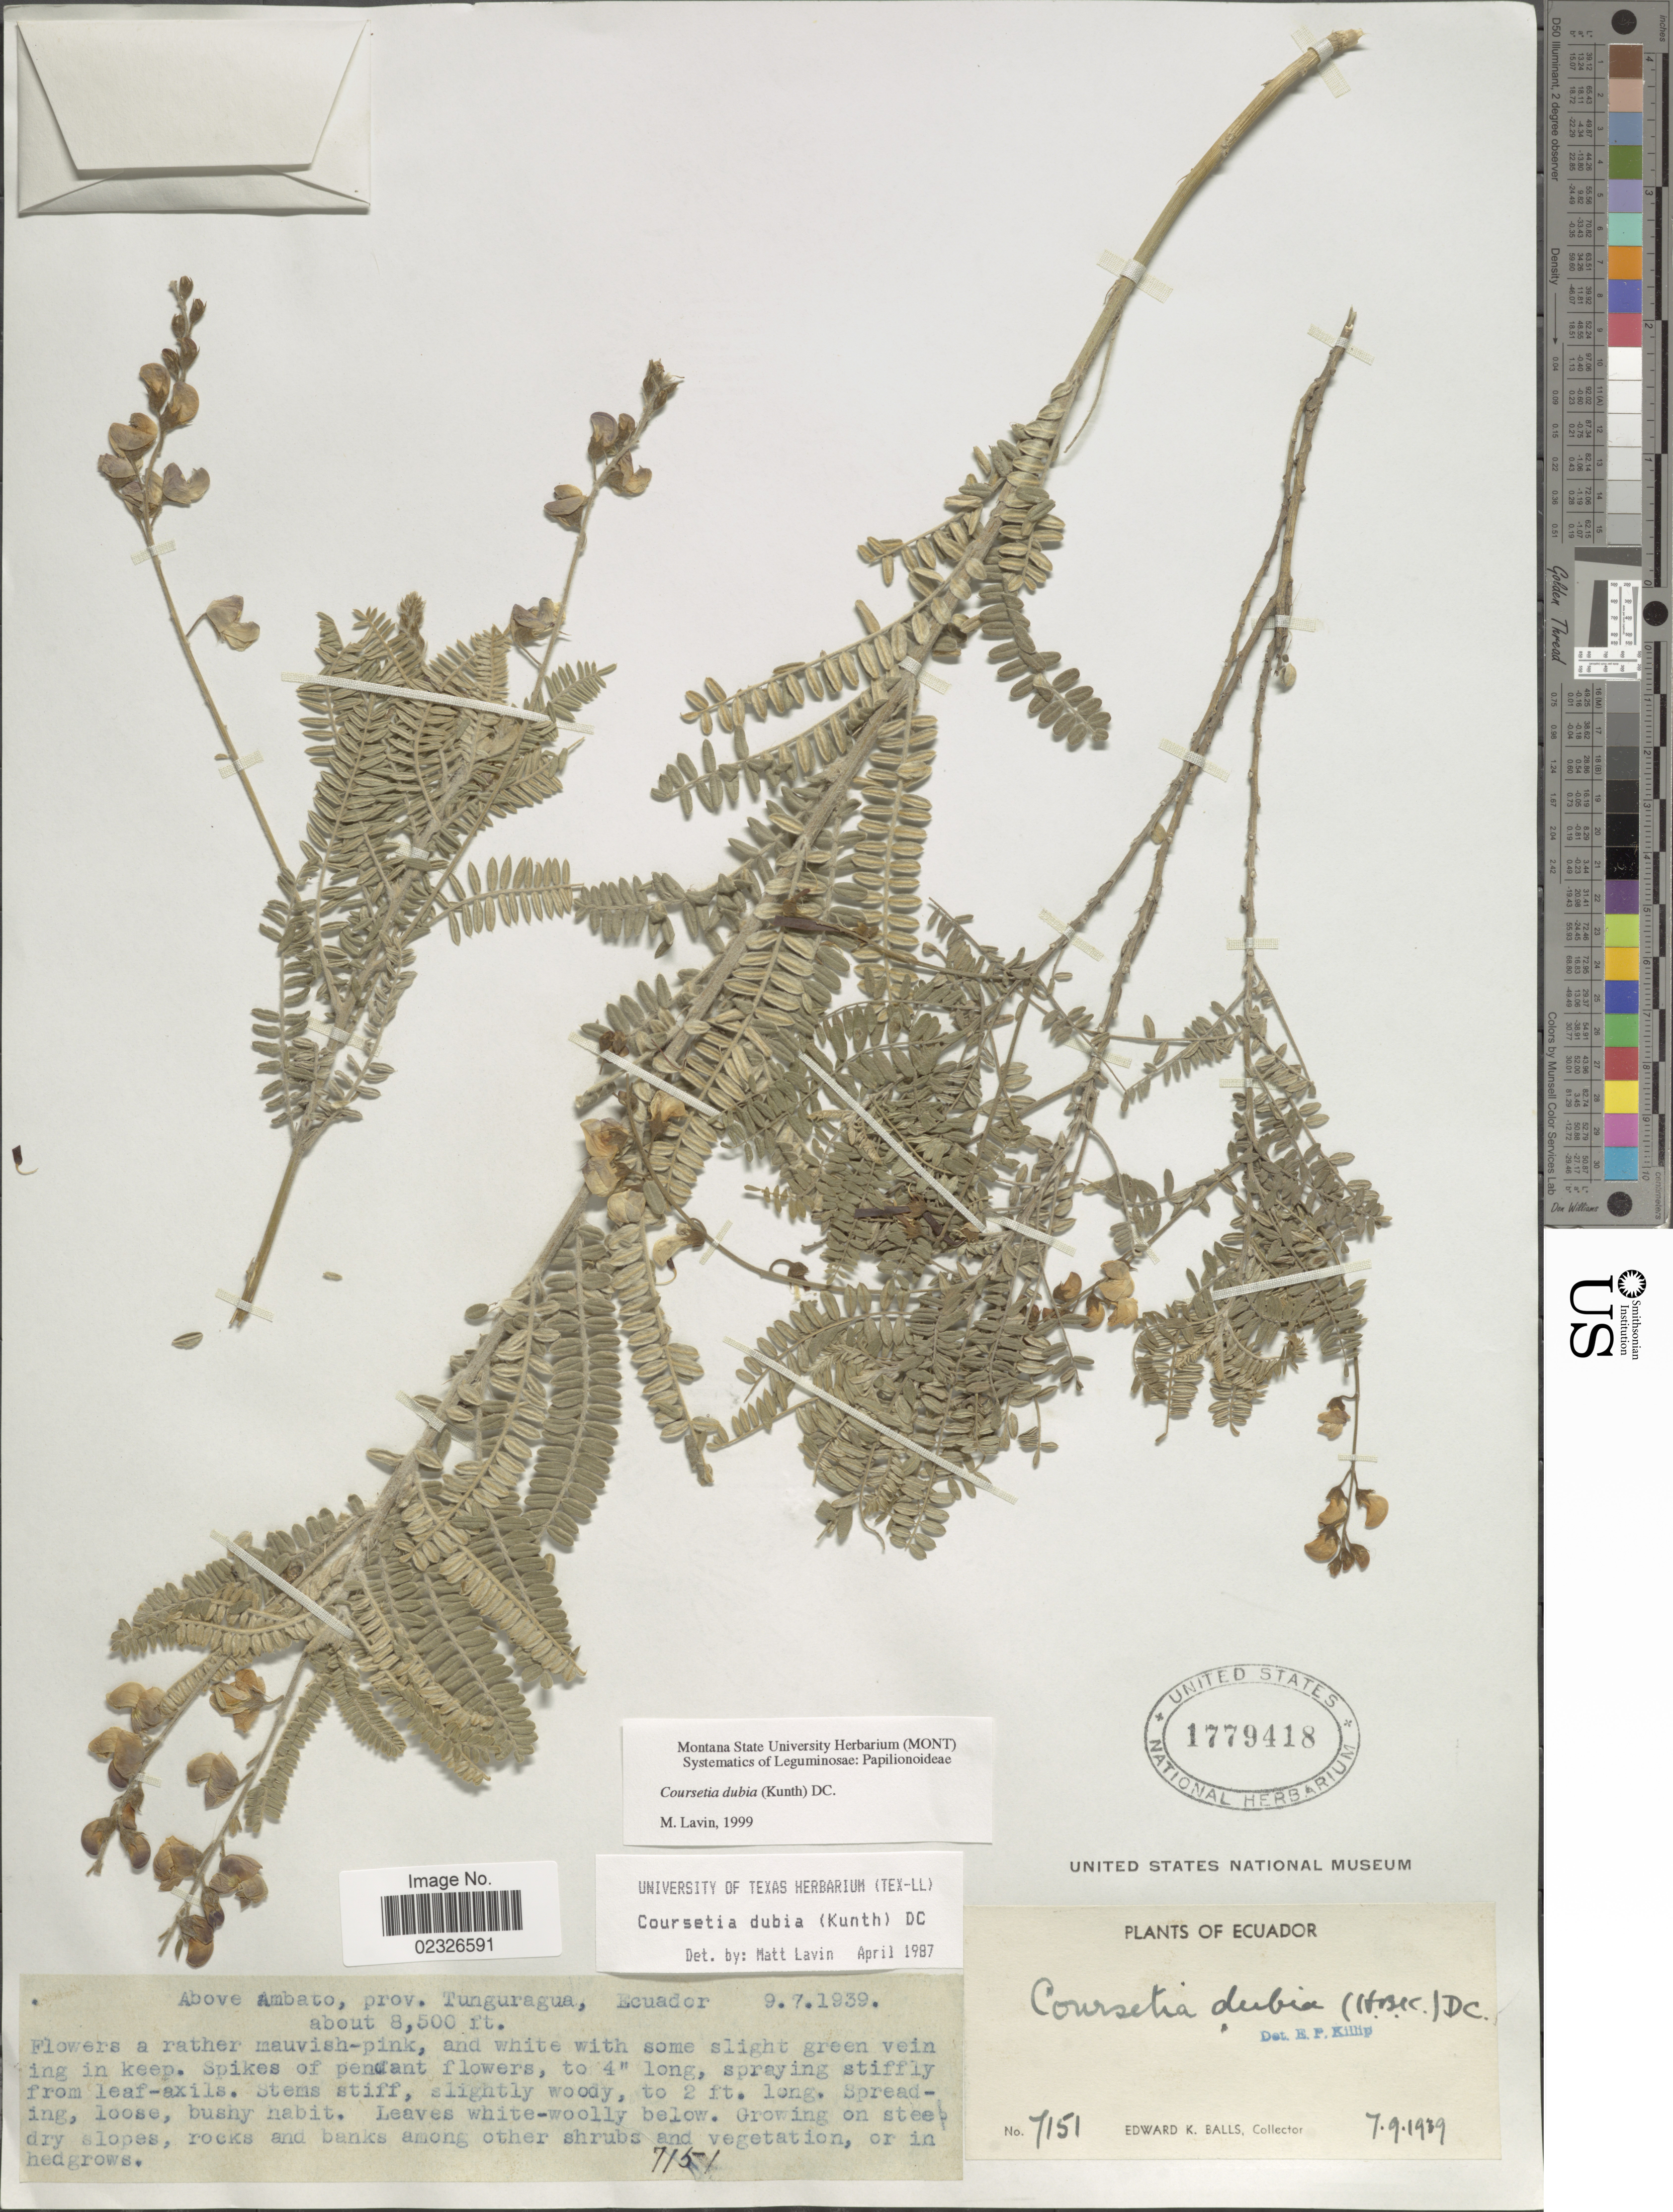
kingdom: Plantae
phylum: Tracheophyta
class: Magnoliopsida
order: Fabales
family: Fabaceae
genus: Coursetia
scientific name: Coursetia dubia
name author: (Kunth) DC.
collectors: E. K. Balls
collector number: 7151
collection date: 1939-09-07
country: Ecuador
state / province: Tungurahua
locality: Above Ambato, prov. Tunguragua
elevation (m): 2591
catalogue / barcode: US 1779418